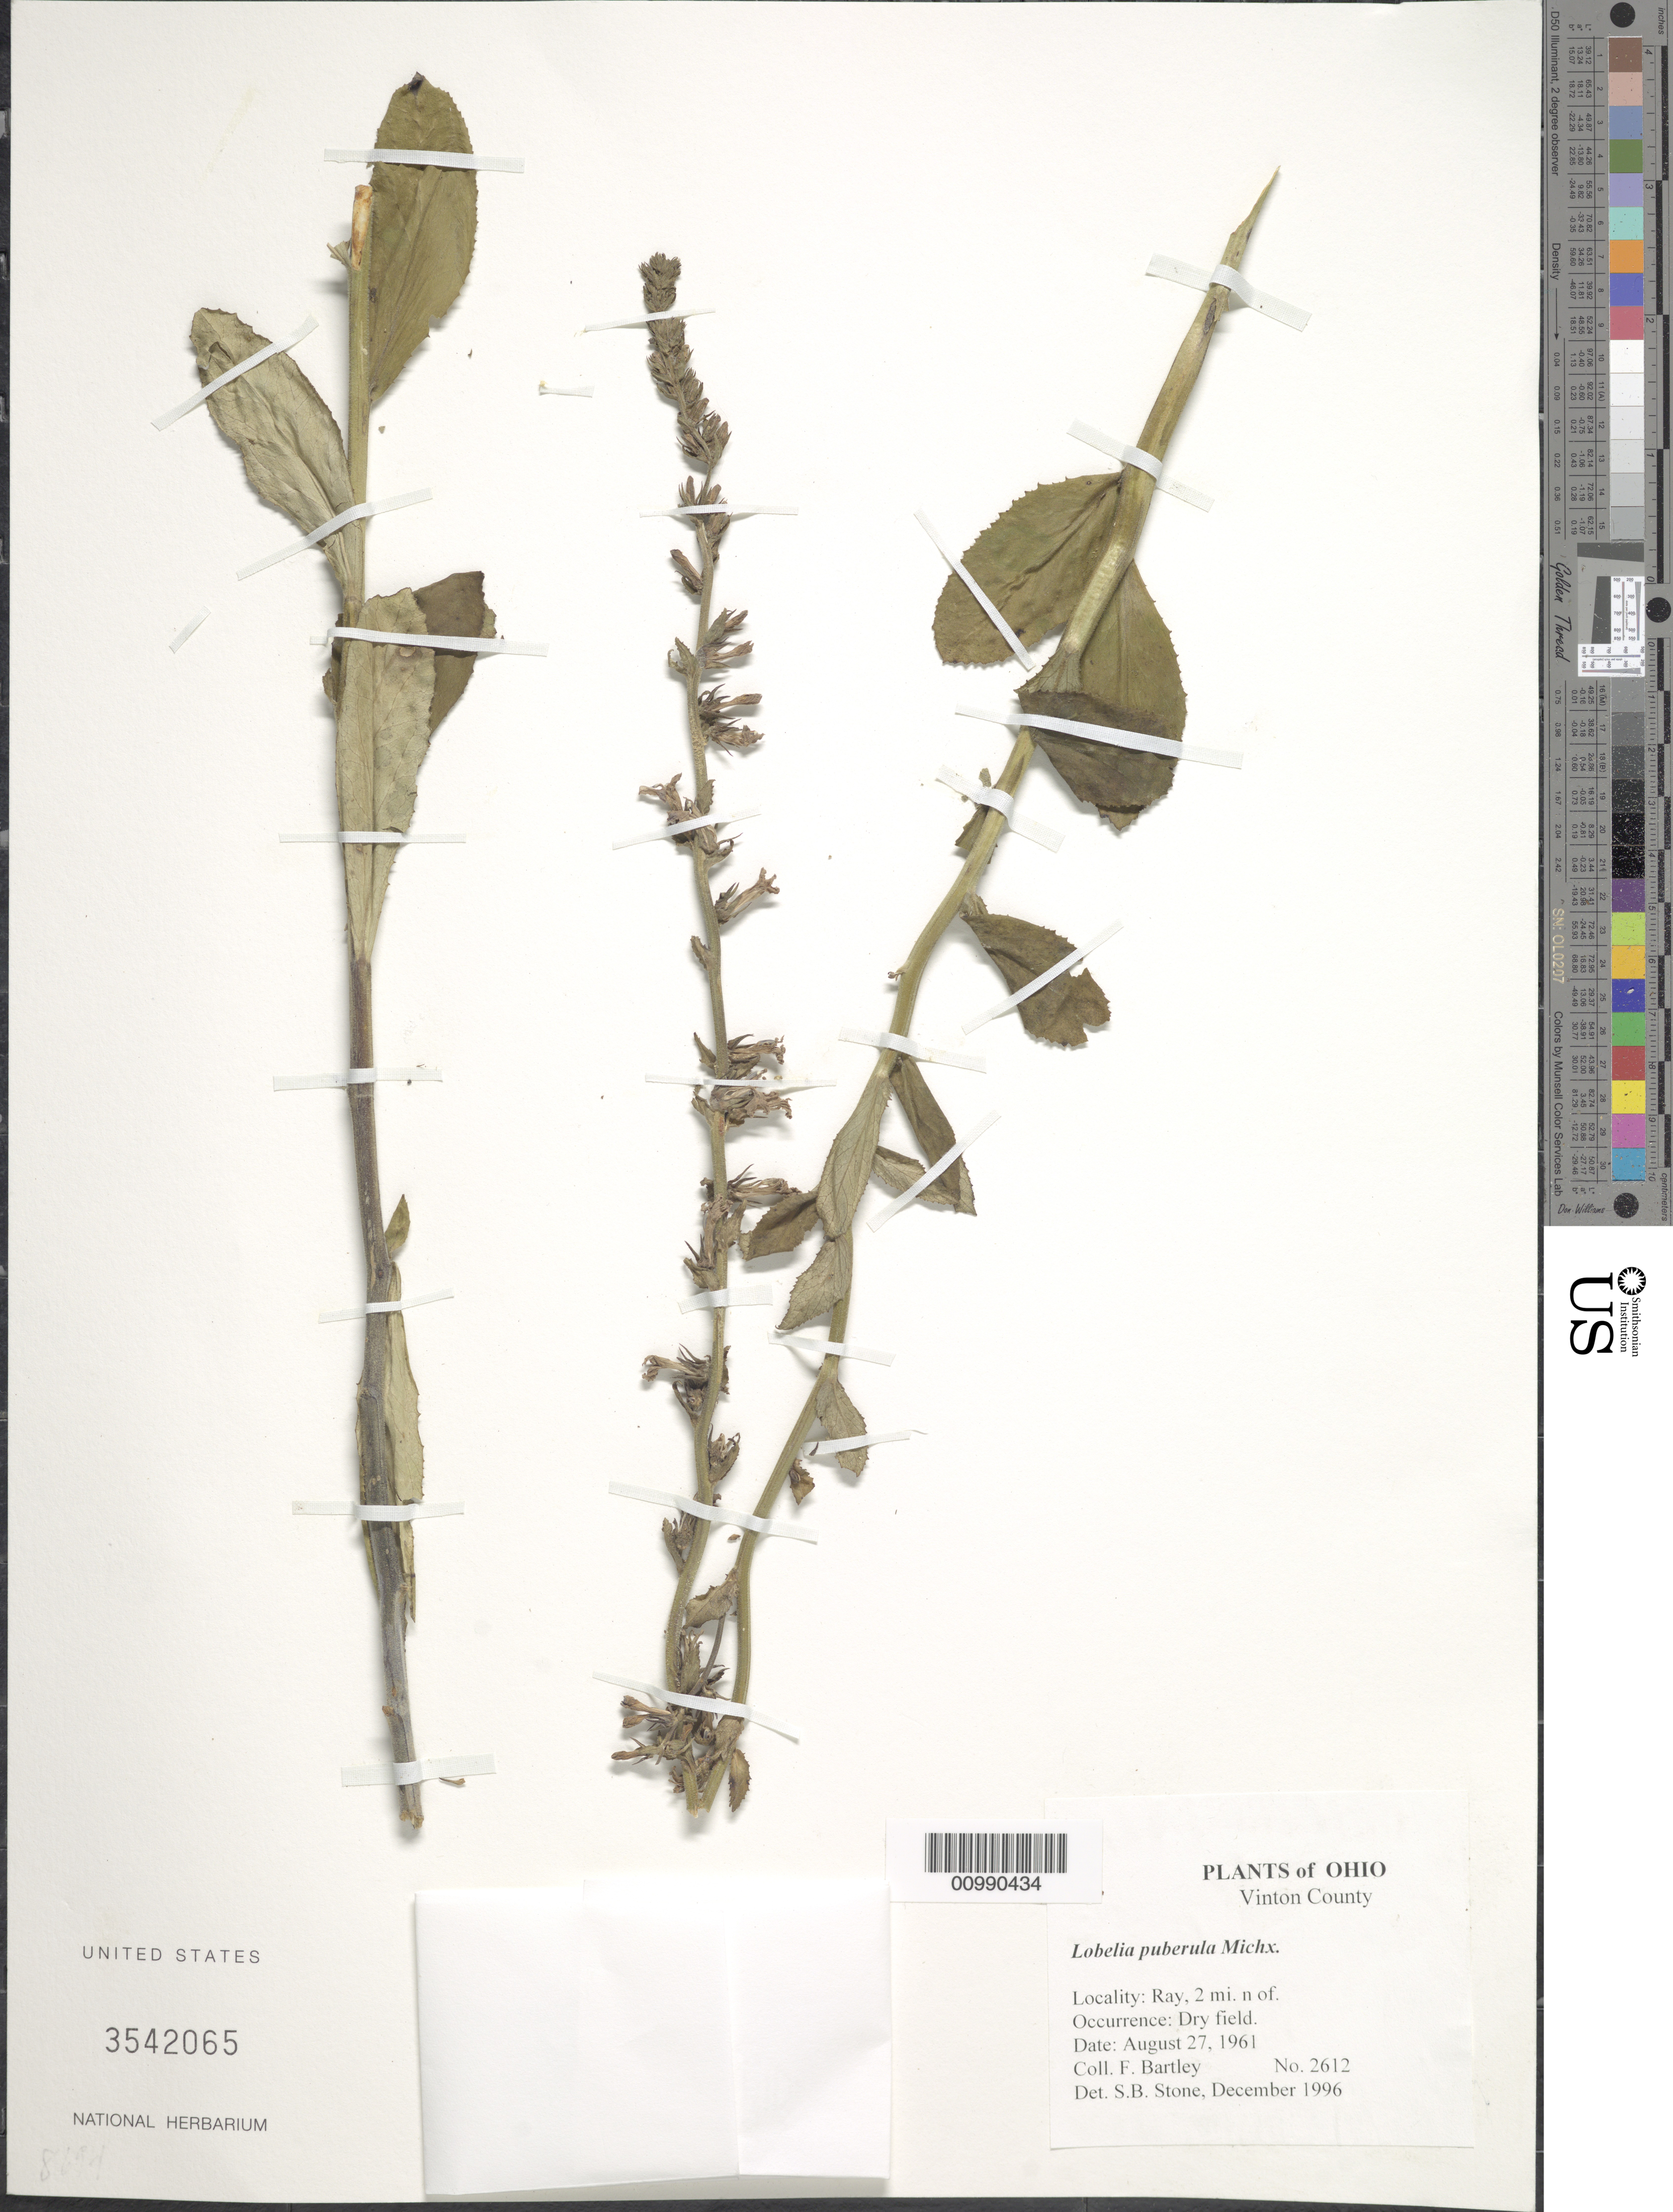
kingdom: Plantae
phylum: Tracheophyta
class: Magnoliopsida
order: Asterales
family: Campanulaceae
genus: Lobelia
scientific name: Lobelia puberula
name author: Michx.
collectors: F. Bartley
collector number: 2612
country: United States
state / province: Ohio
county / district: Vinton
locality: N of Ray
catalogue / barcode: US 3542065